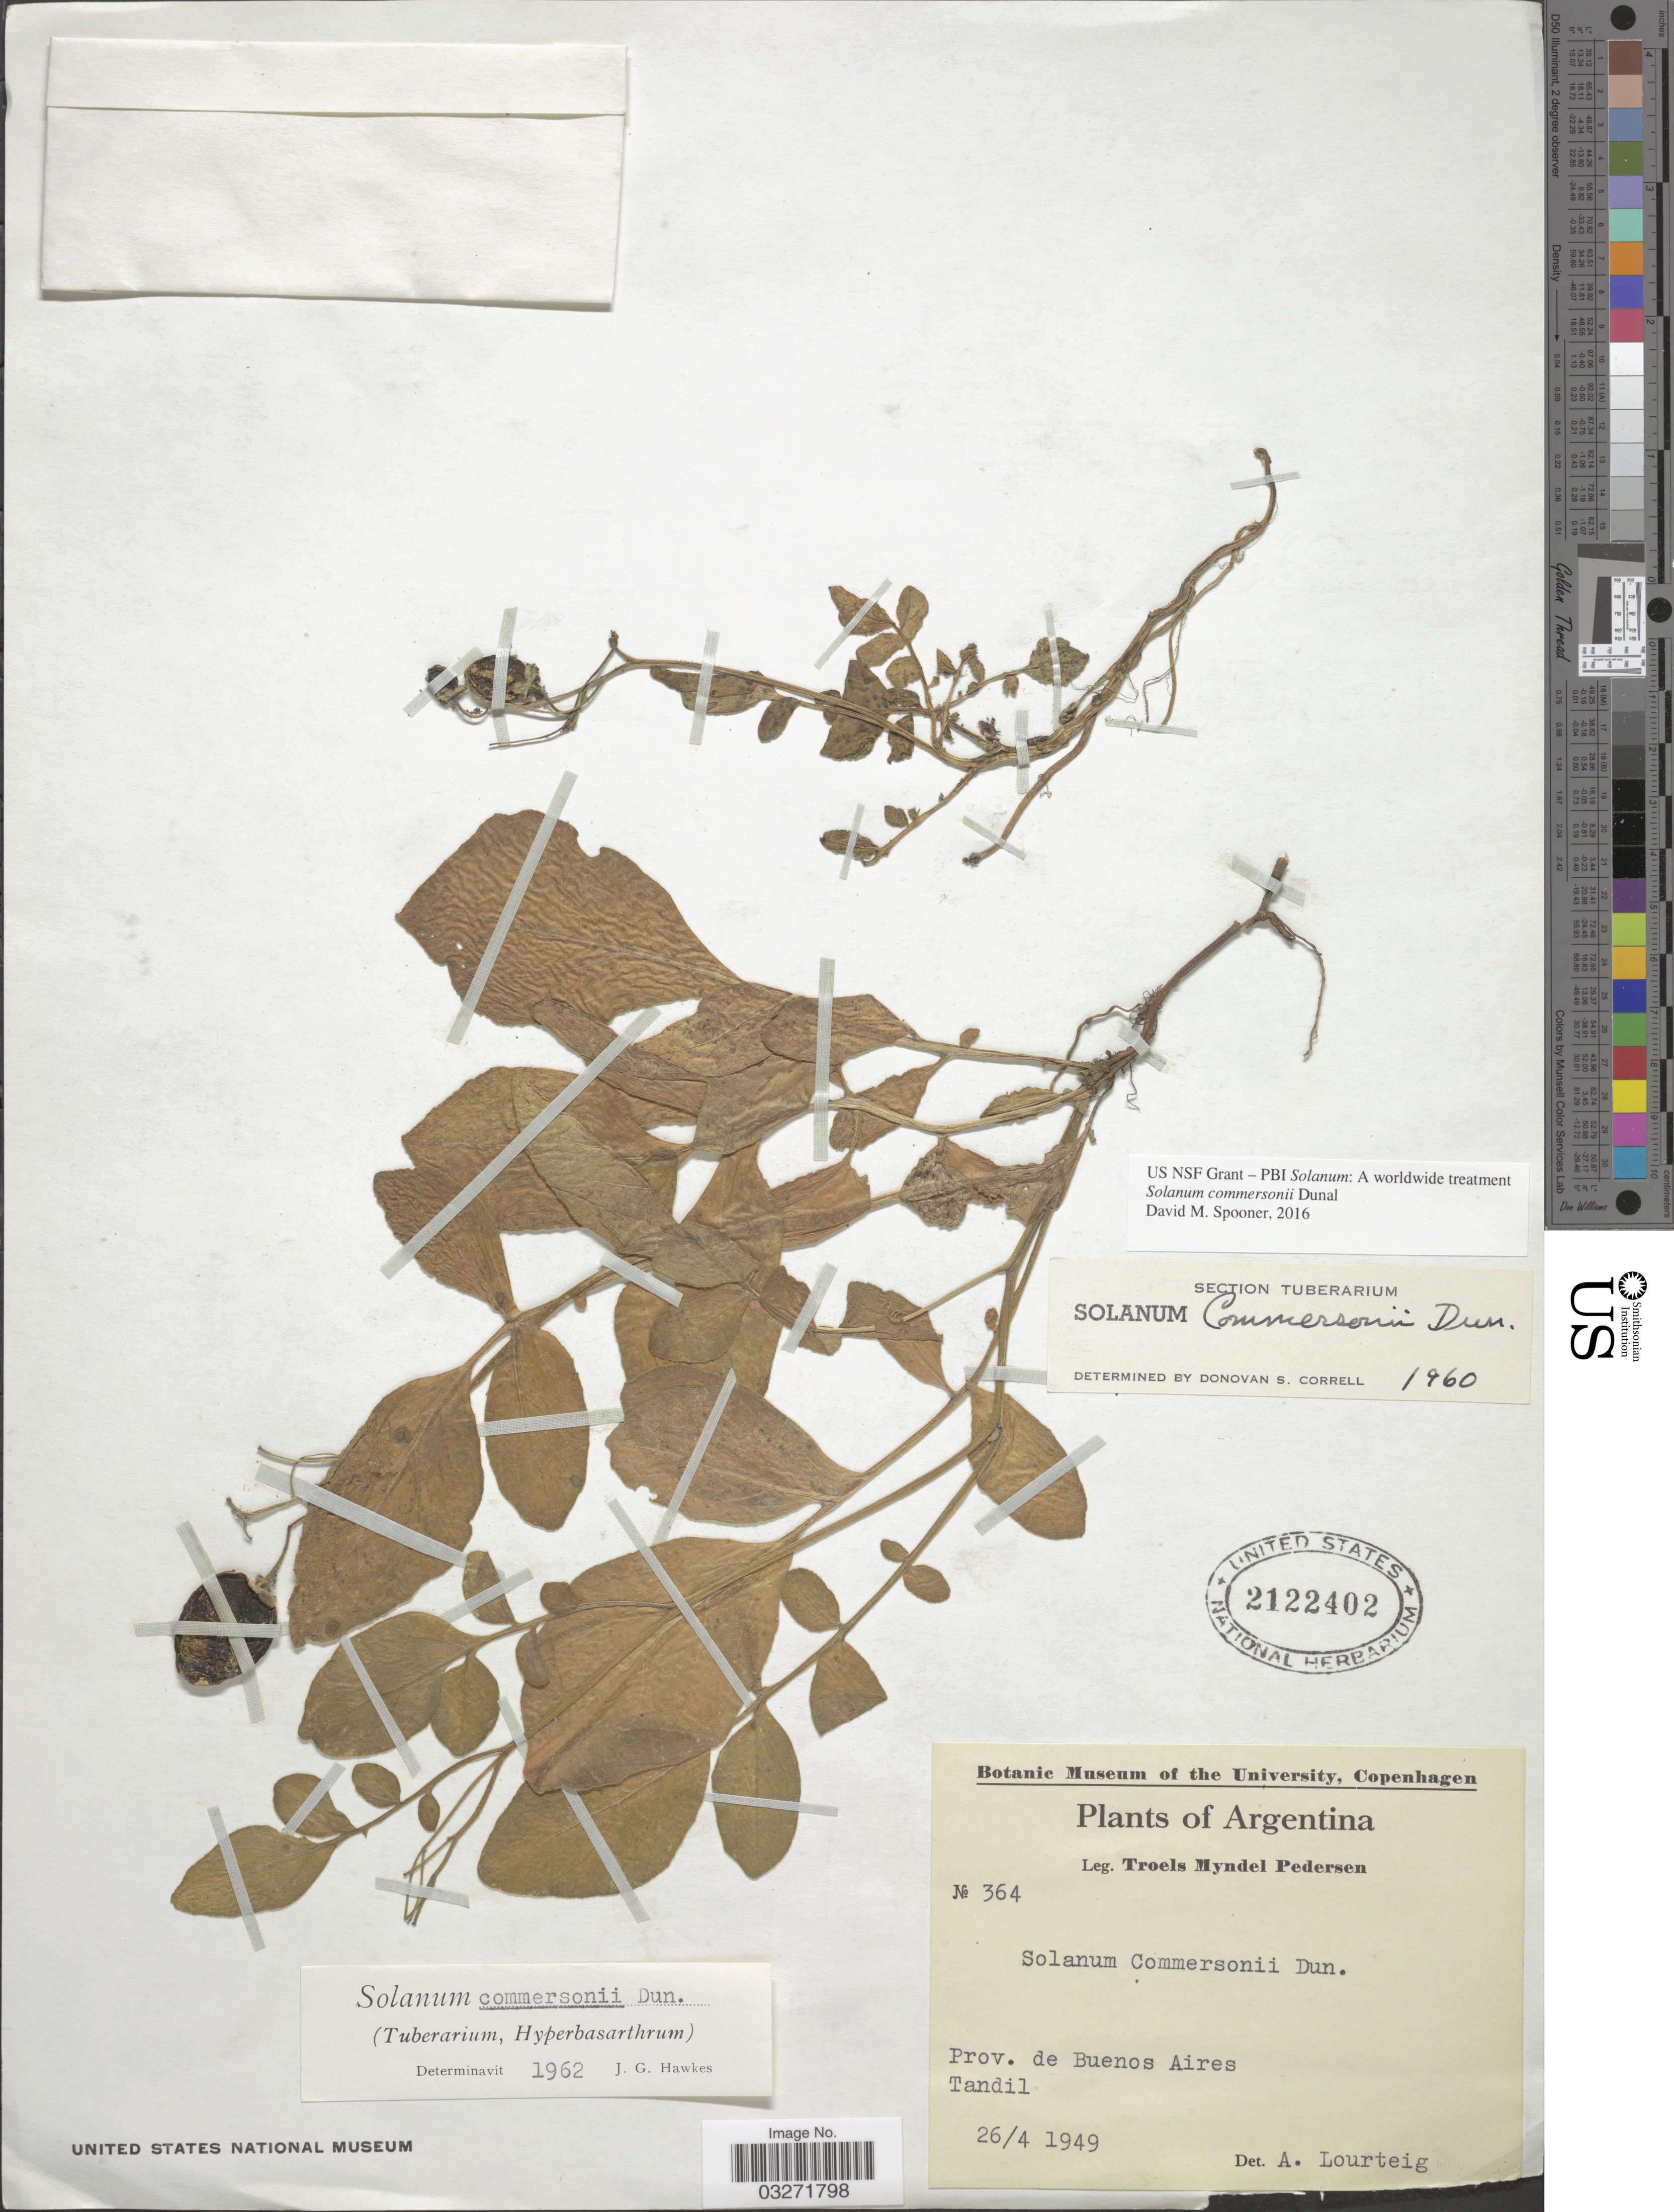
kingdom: Plantae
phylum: Tracheophyta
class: Magnoliopsida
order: Solanales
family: Solanaceae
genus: Solanum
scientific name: Solanum commersonii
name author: Dunal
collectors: T. Pederson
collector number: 364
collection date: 1949-04-26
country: Argentina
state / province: Buenos Aires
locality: Tandil.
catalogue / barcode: US 2122402